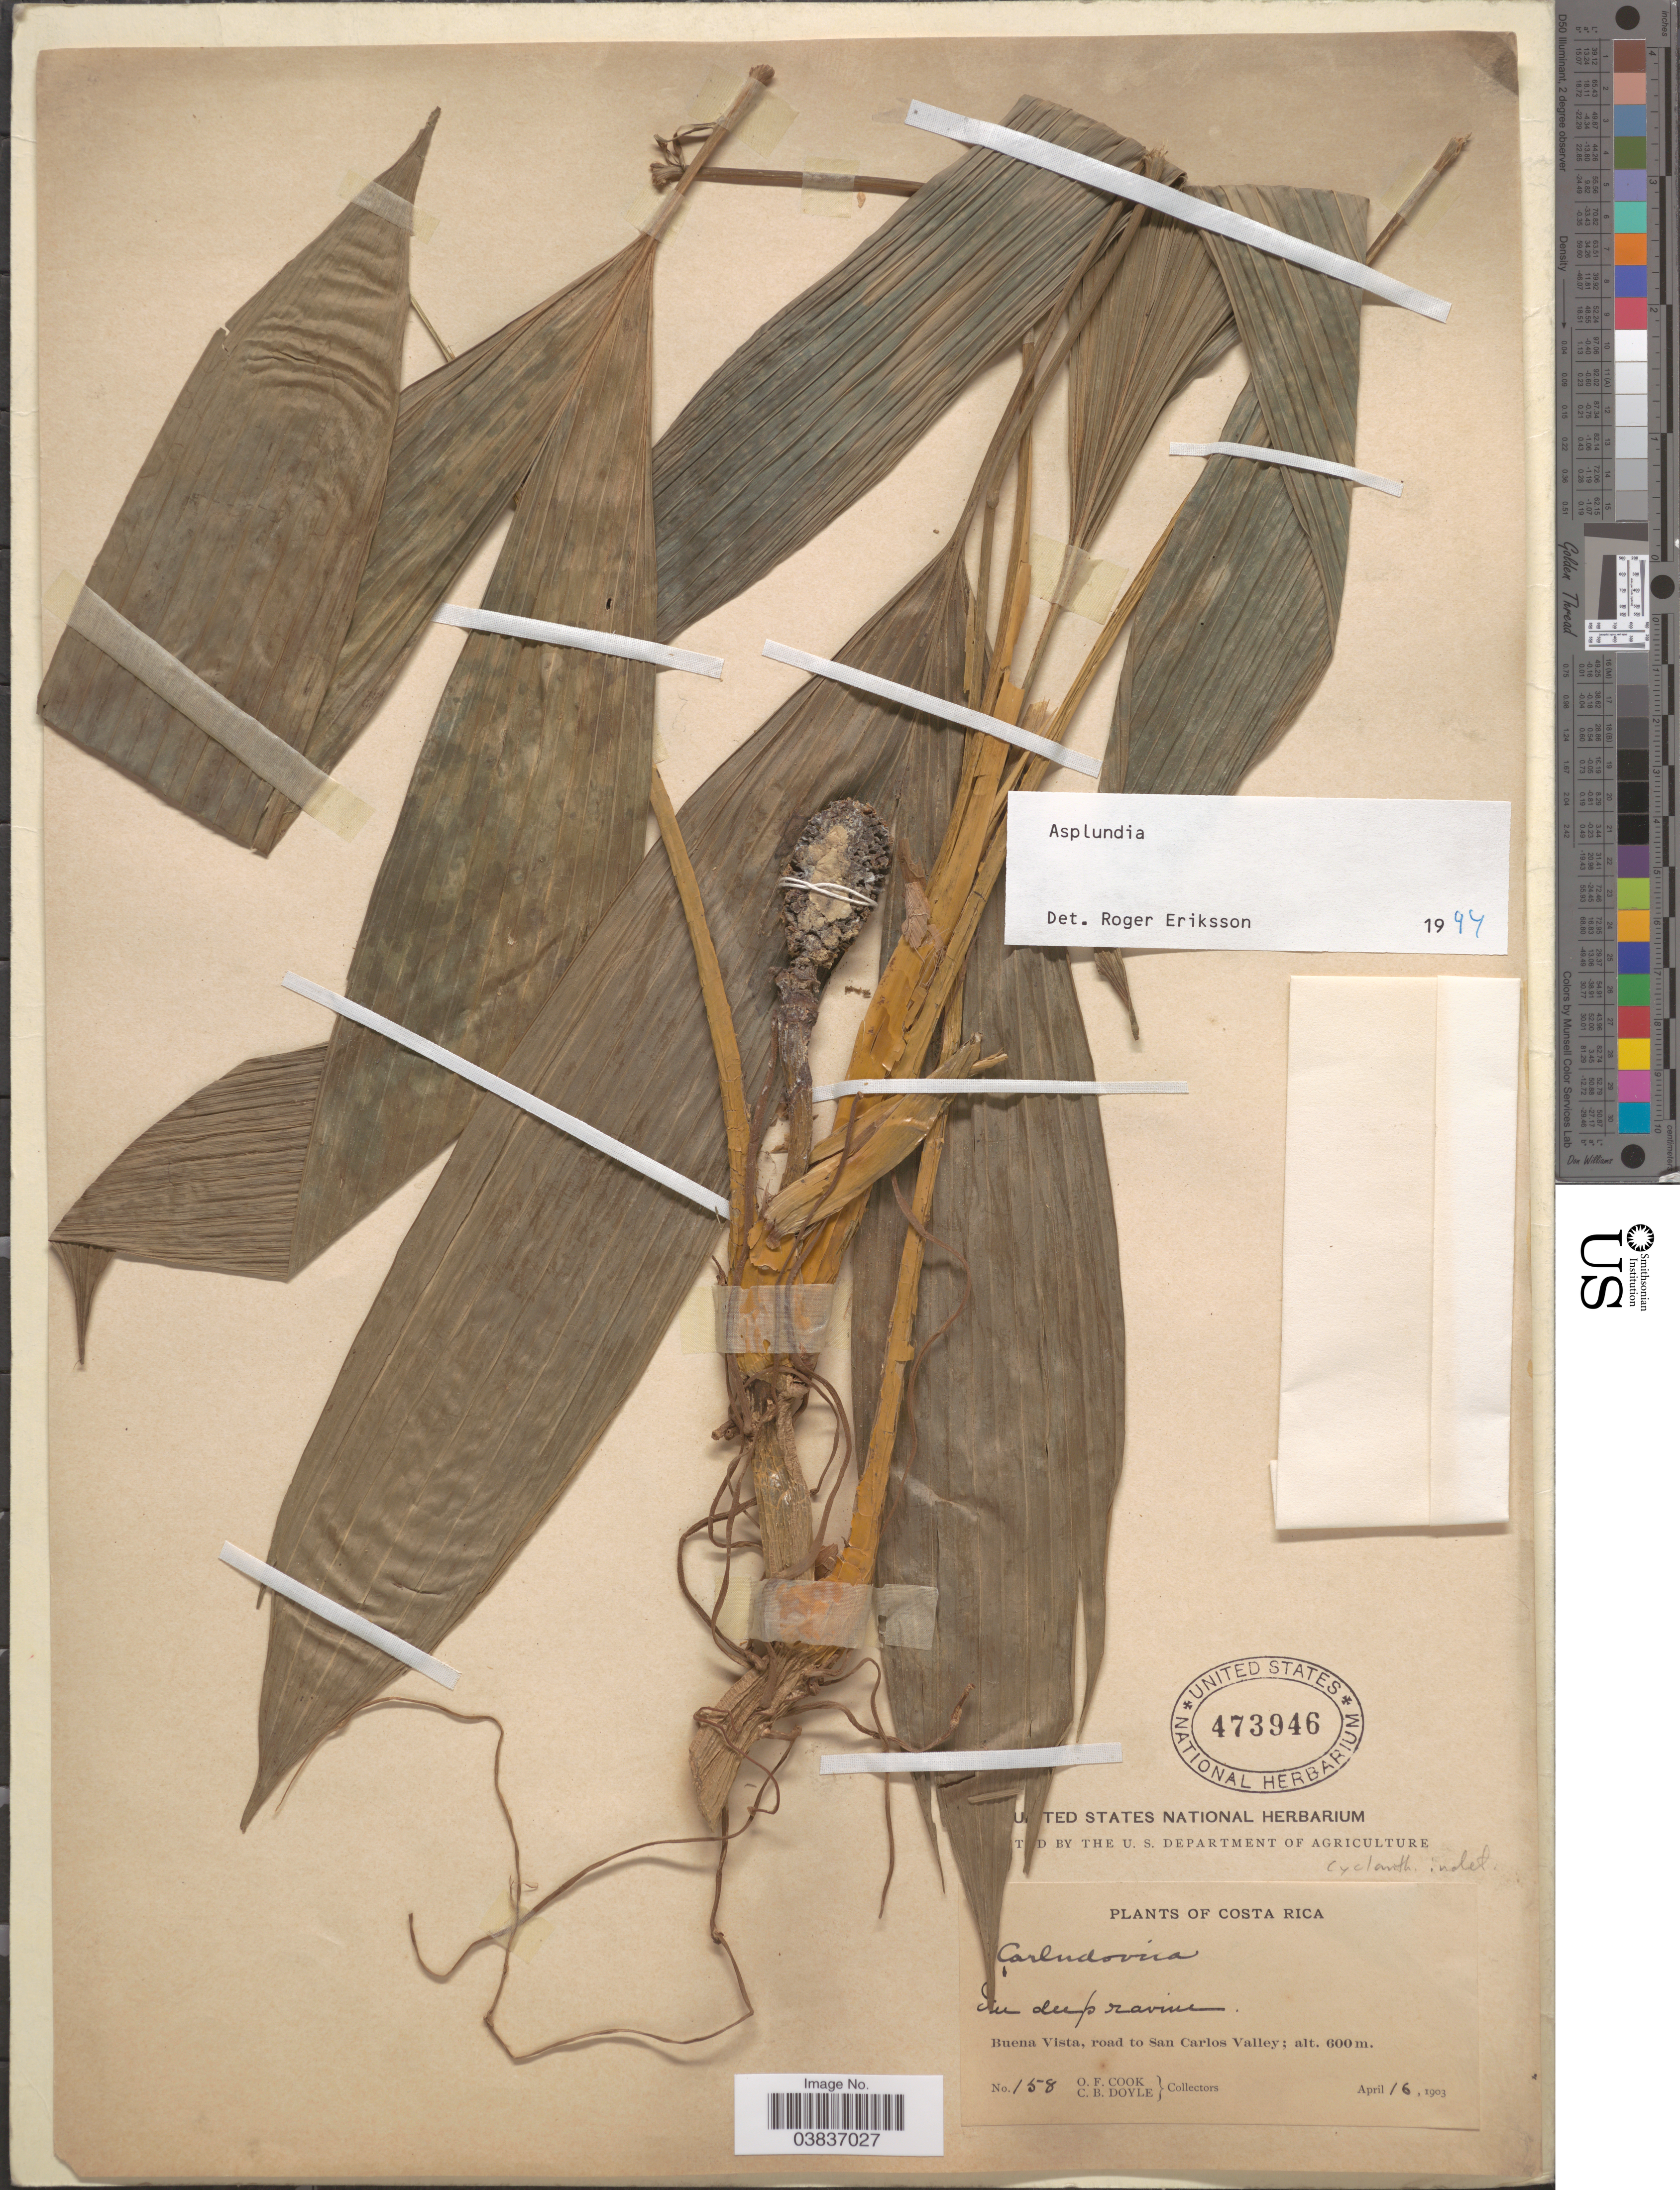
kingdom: Plantae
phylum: Tracheophyta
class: Liliopsida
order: Pandanales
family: Cyclanthaceae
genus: Asplundia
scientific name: Asplundia sp.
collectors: O. F. Cook & C. Doyle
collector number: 158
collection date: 1903-04-16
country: Costa Rica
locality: Buena Vista, road to San Carlos valley.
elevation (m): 600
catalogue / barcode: US 473946